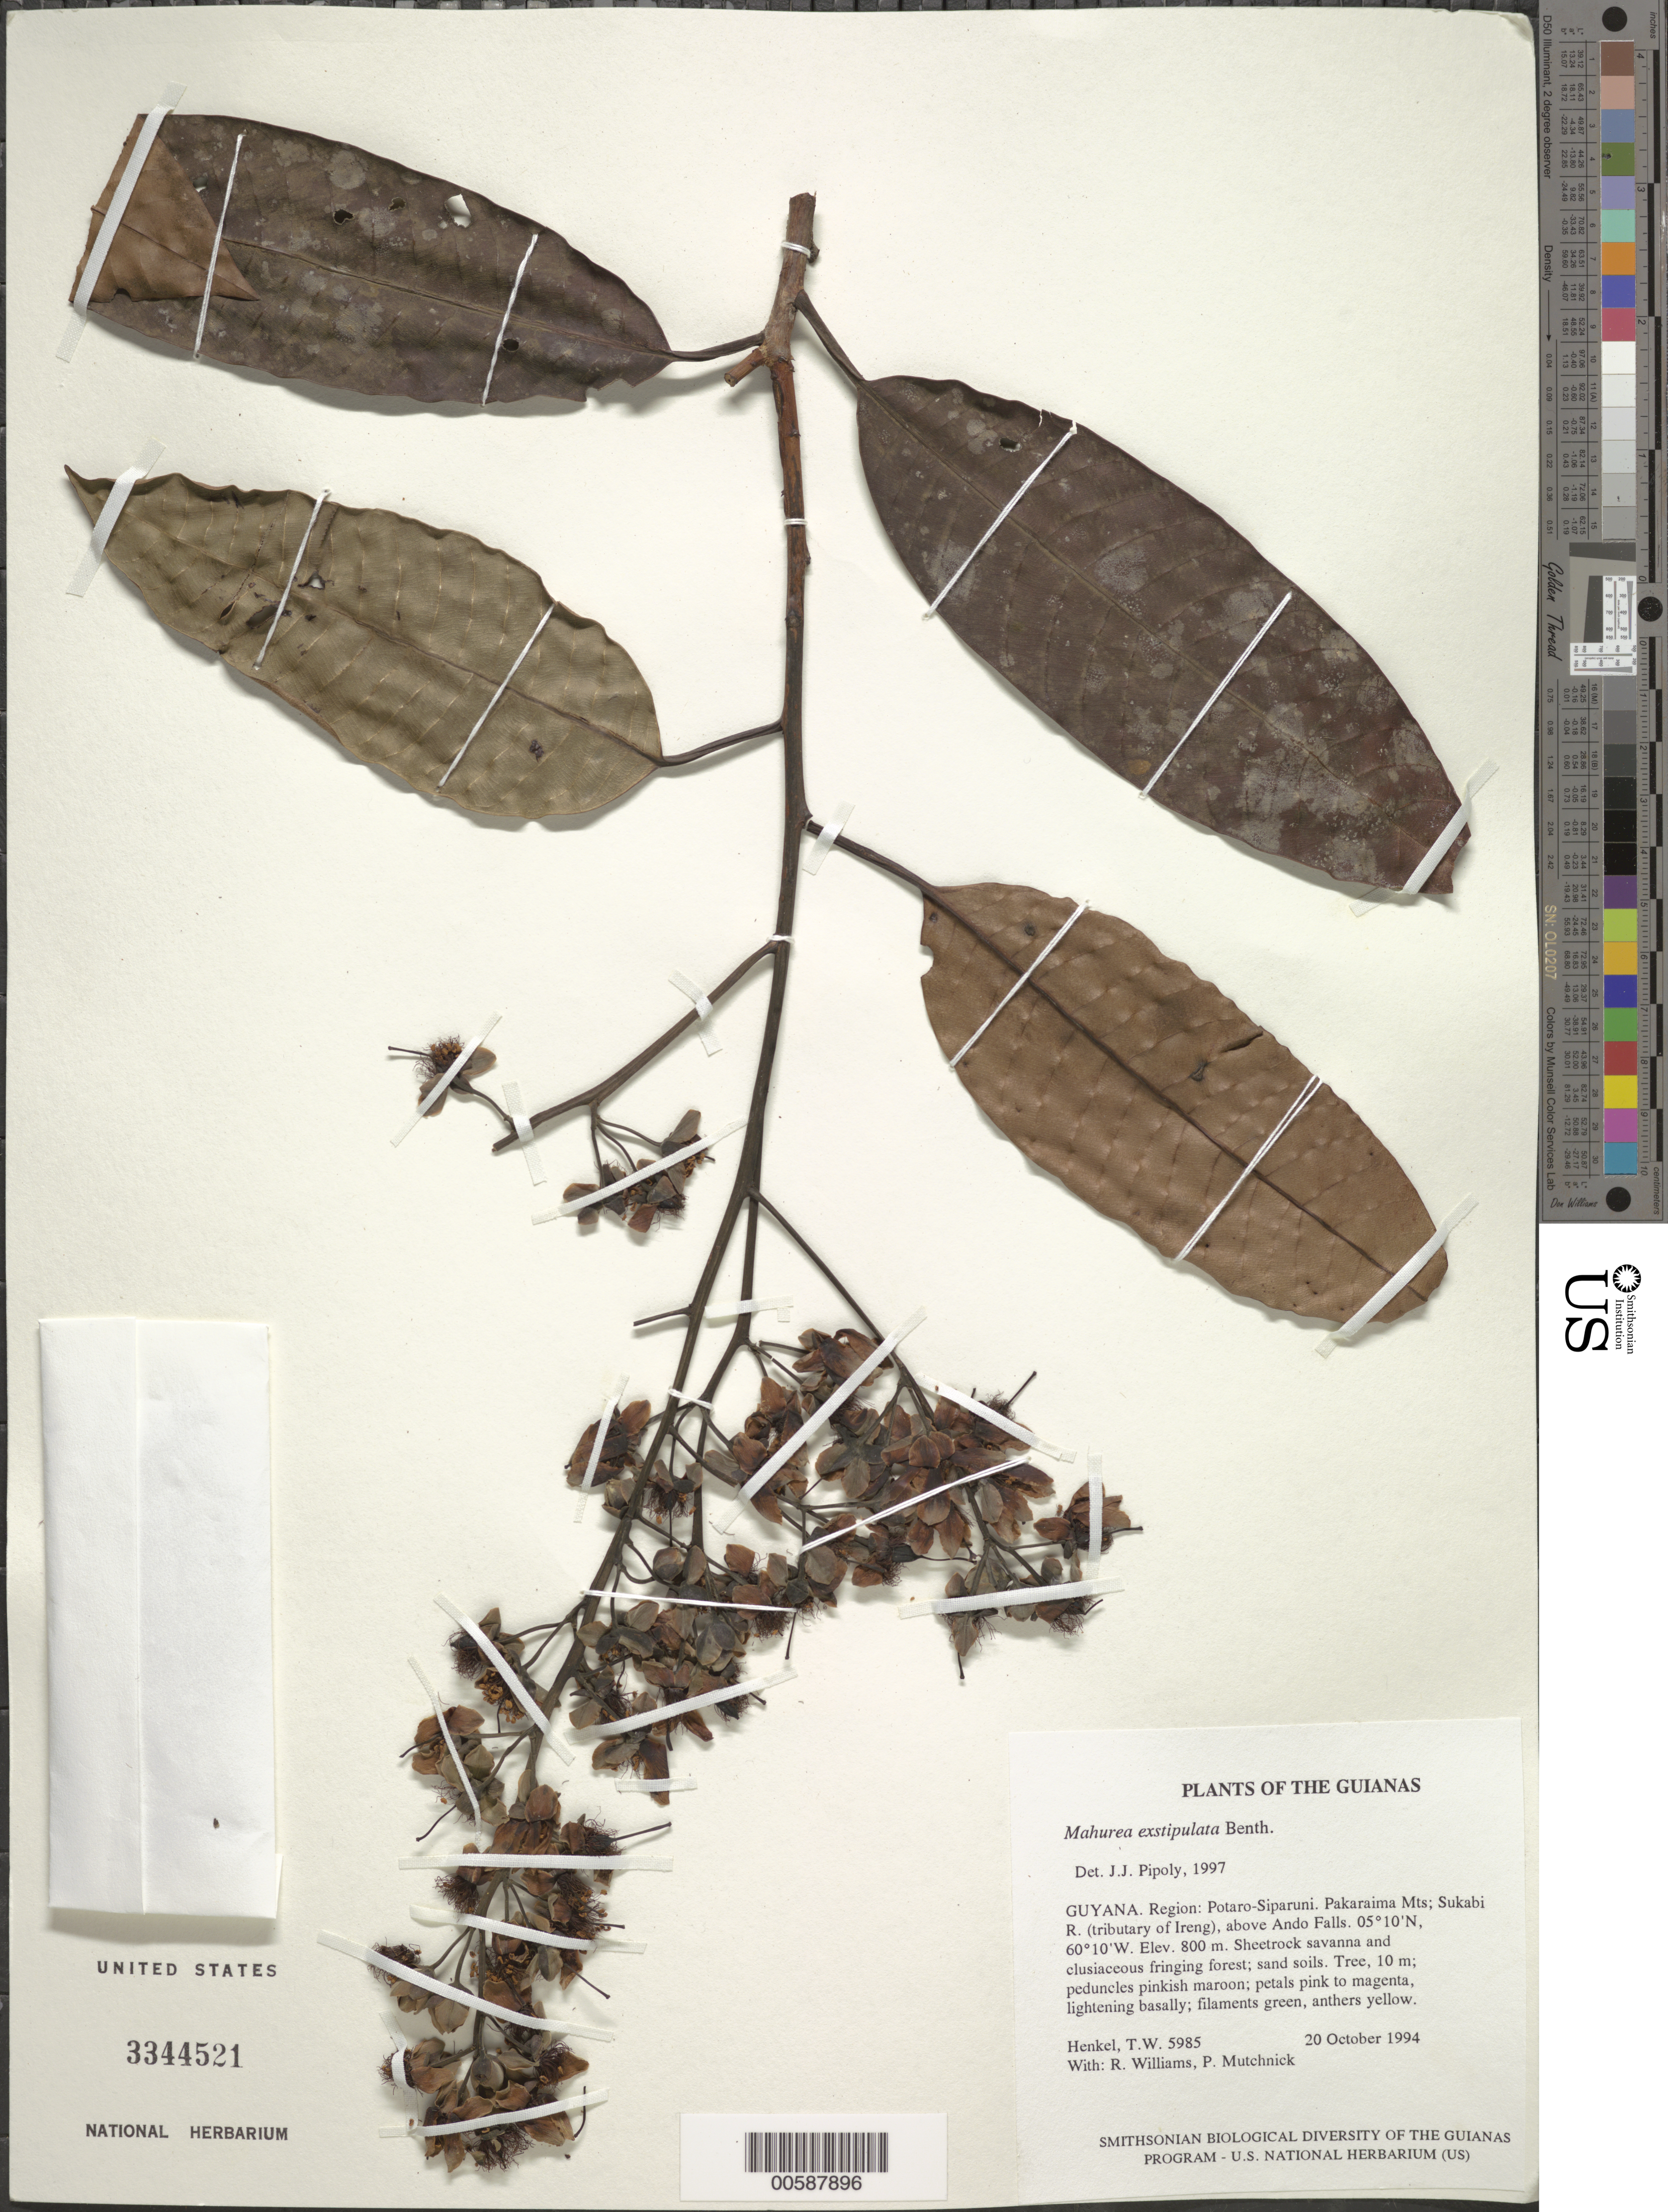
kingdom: Plantae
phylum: Tracheophyta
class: Magnoliopsida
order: Malpighiales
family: Calophyllaceae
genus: Mahurea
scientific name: Mahurea exstipulata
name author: Benth.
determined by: Pipoly, J. J., III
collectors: T. Henkel, R. Williams & P. Mutchnick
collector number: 5985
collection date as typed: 20 October 1994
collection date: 1994-10-20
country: Guyana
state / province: Potaro-Siparuni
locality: Pakaraima Mts; Sukabi R. (tributary of Ireng), above Ando Falls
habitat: Sheetrock savanna and clusiaceous fringing forest; sand soils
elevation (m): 800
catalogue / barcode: US 3344521